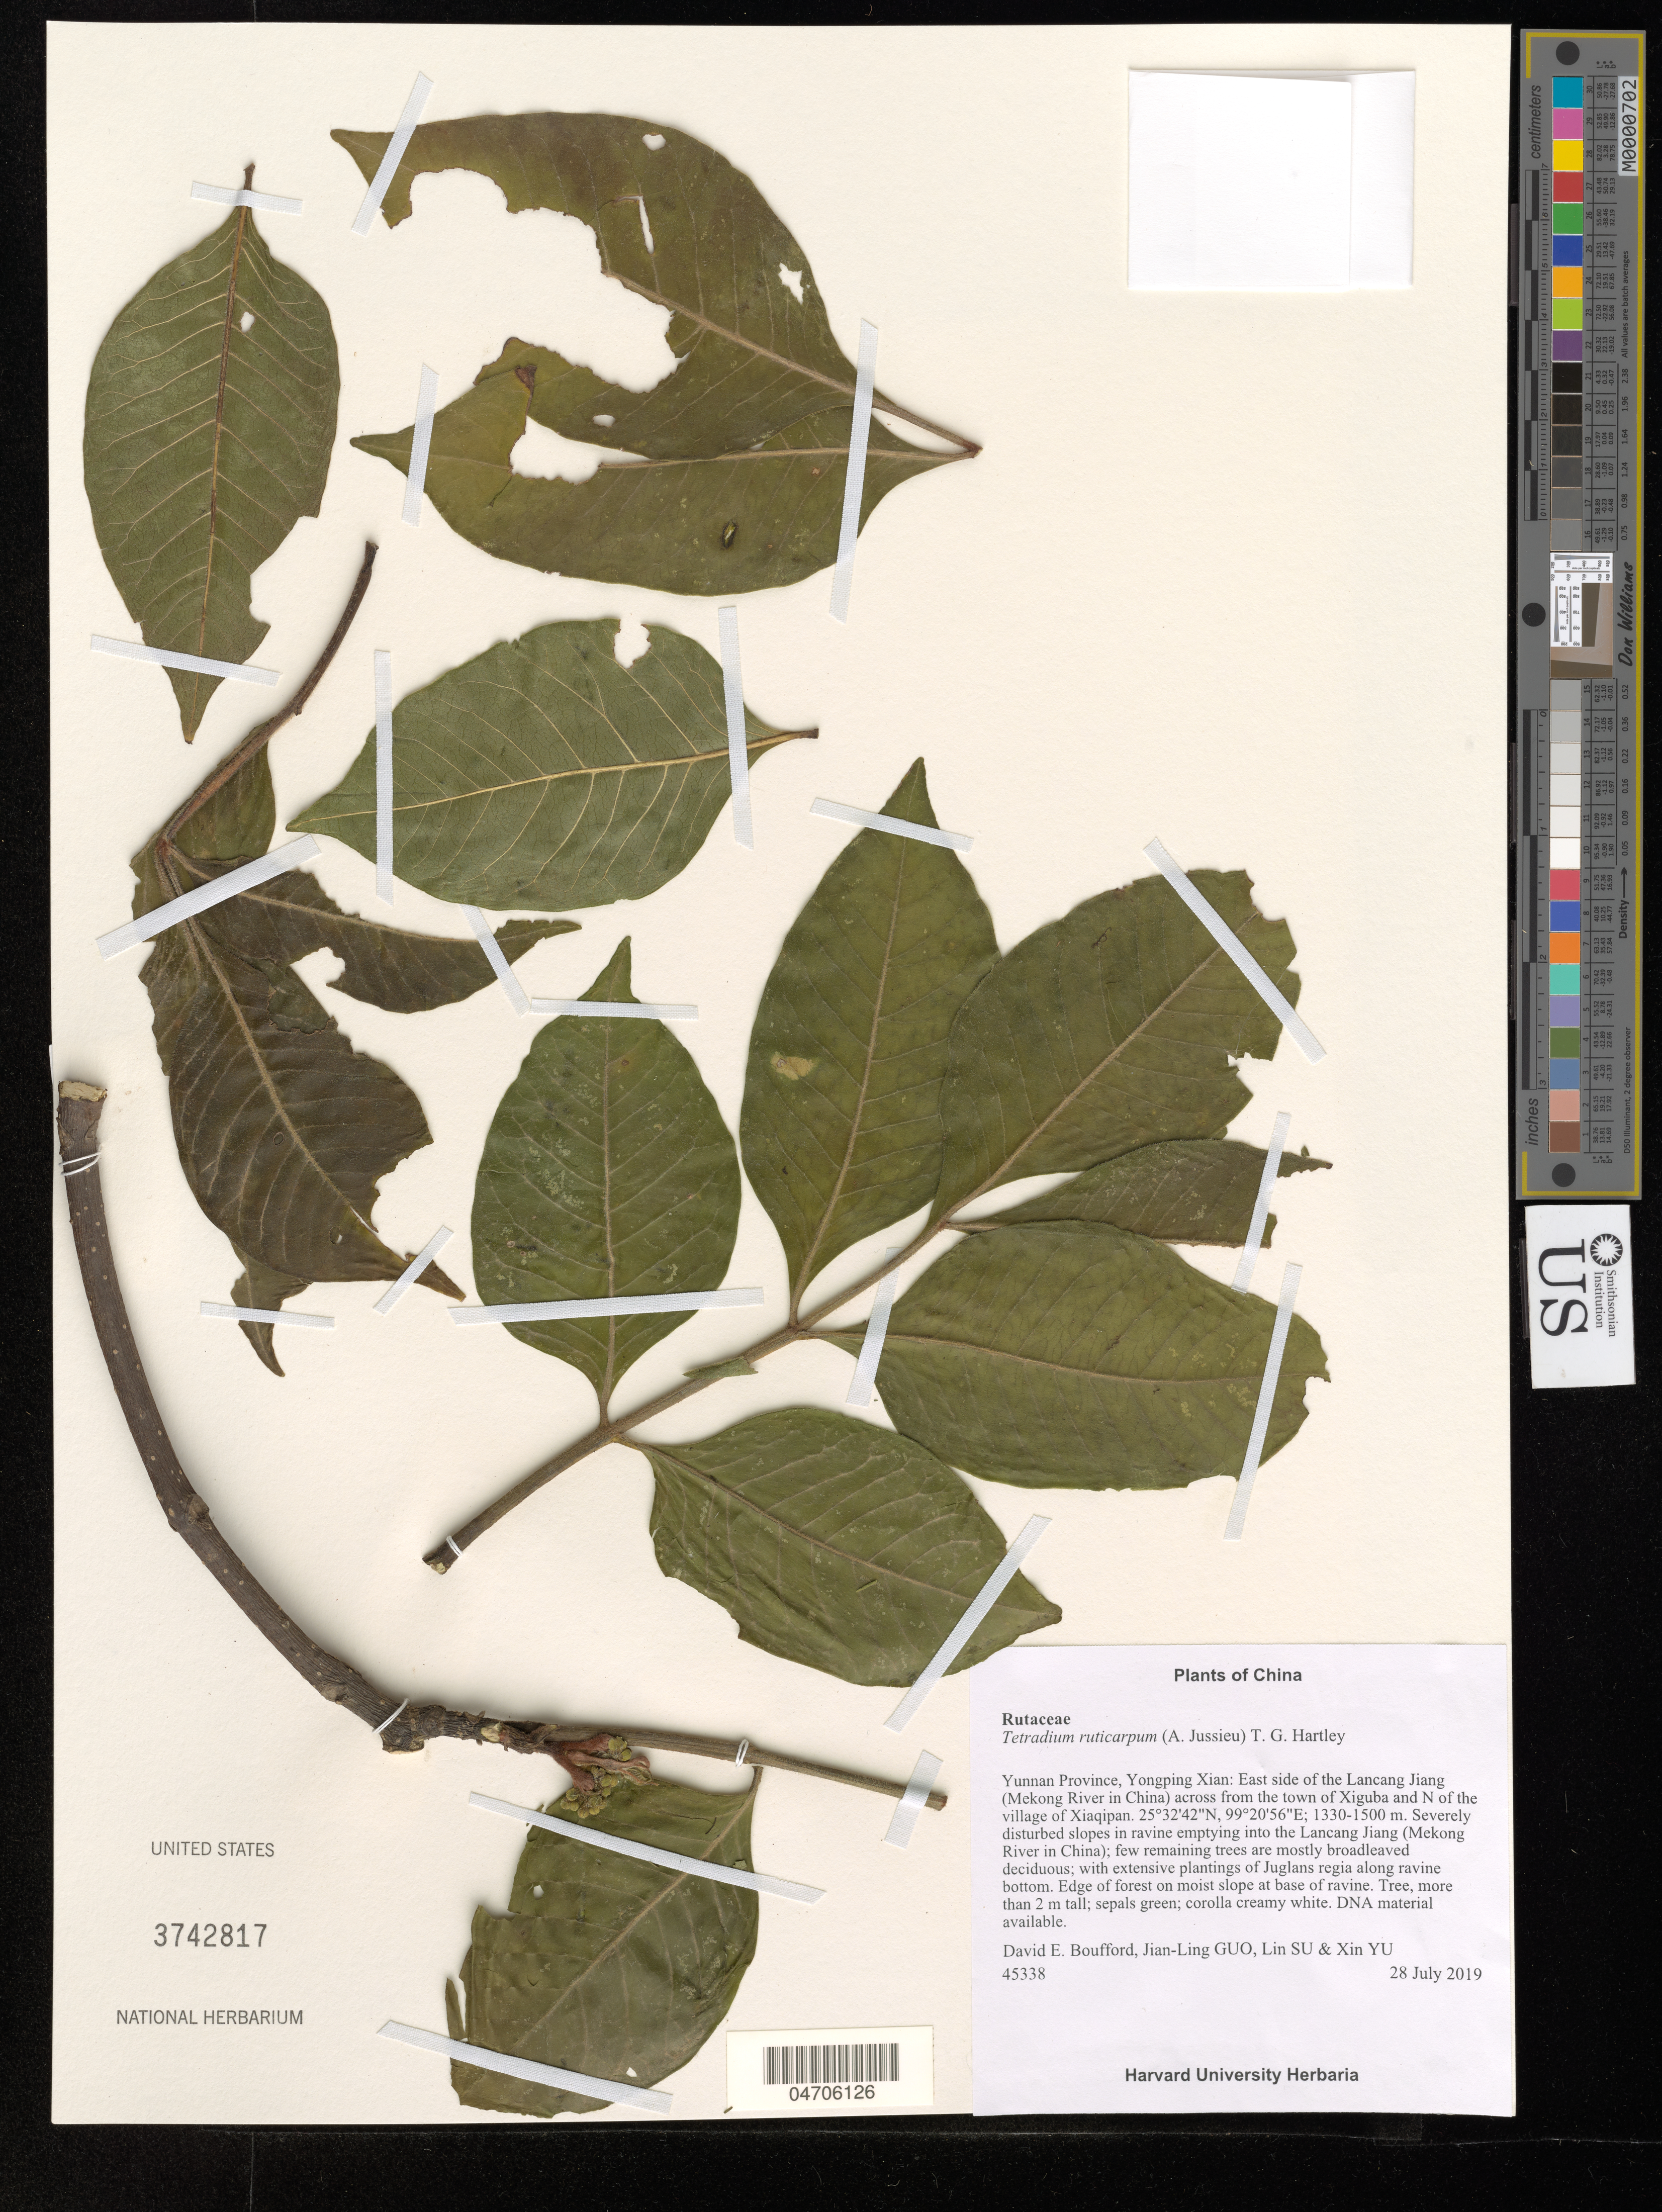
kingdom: Plantae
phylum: Tracheophyta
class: Magnoliopsida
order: Sapindales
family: Rutaceae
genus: Tetradium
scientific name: Tetradium ruticarpum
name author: (A. Juss.) T.G. Hartley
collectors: D. E. Boufford, J. Guo, L. Su & X. Yu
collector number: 45338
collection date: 2019-07-28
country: China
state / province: Yunnan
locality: Yongping Xian: East side of the Lancang Jiang (Mekong River in China) across from the town of Xiguba and N of the village of Xiaqipan. Severely disturbed slopes in ravine emptying into the Lancang Jiang (Mekong River in China).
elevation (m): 1330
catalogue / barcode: US 3742817